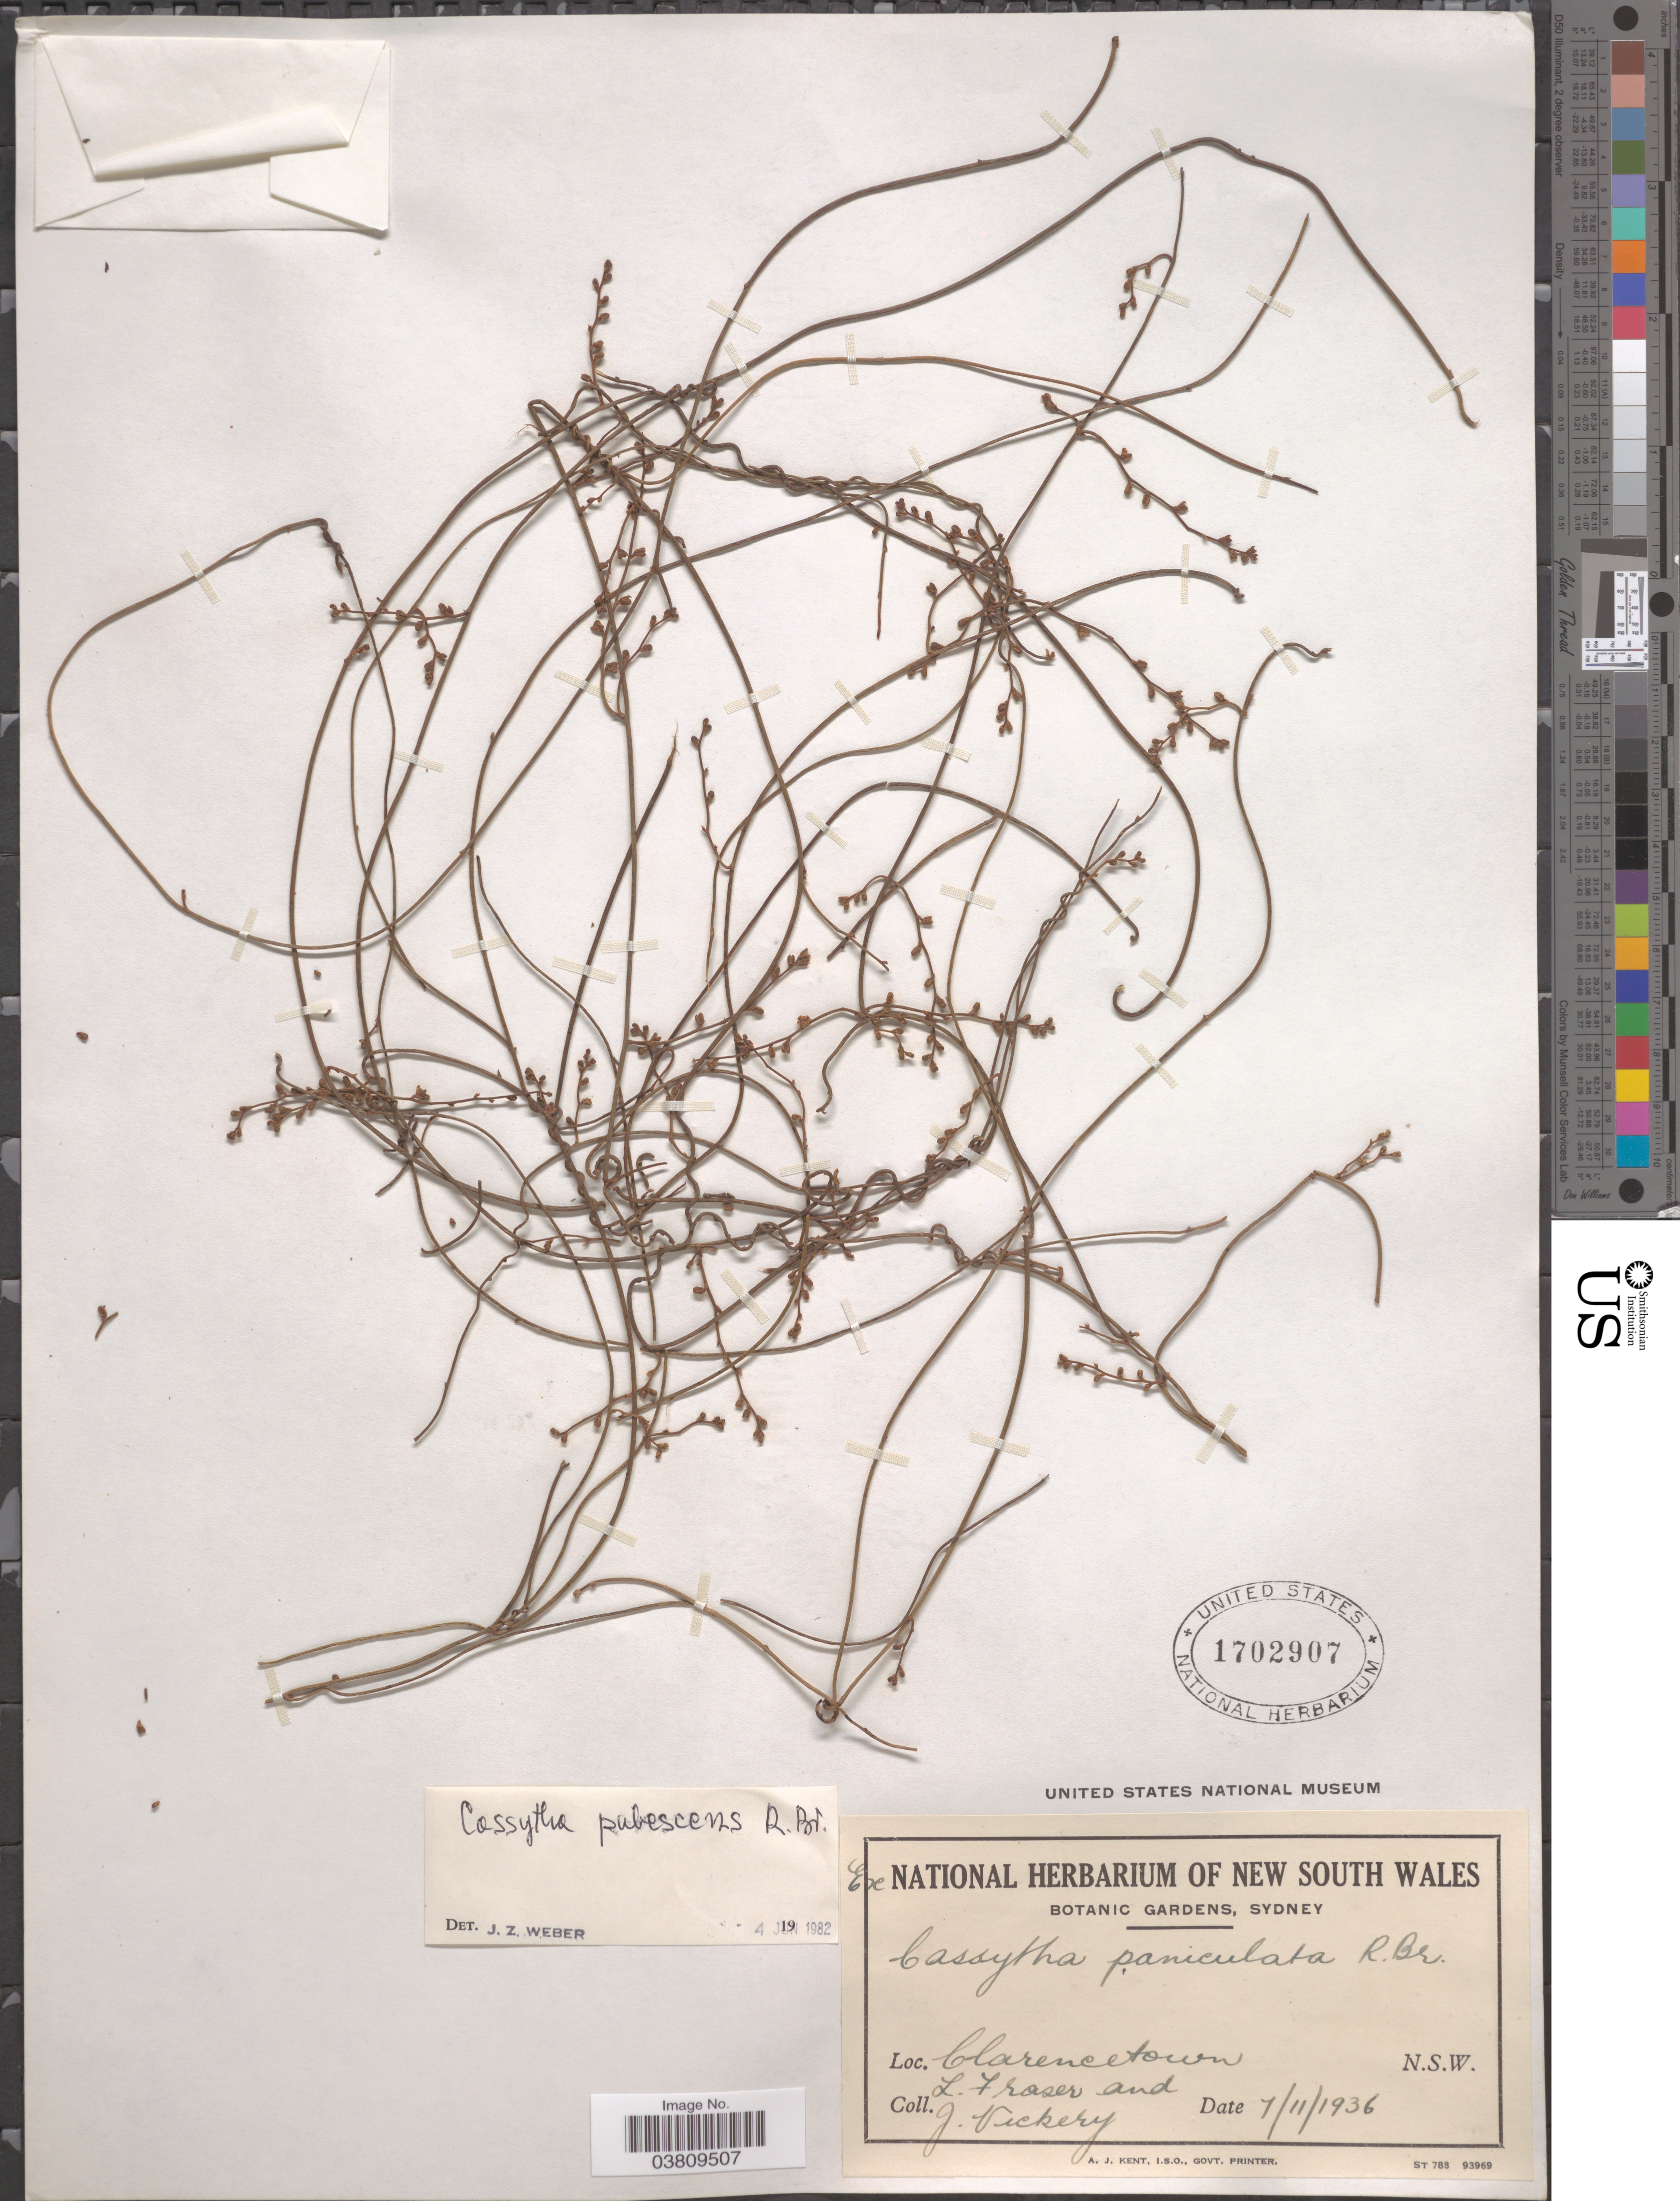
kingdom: Plantae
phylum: Tracheophyta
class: Magnoliopsida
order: Laurales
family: Lauraceae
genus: Cassytha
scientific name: Cassytha pubescens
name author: R. Br.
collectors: L. Fraser & J. Vickery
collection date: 1936-11-07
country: Australia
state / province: New South Wales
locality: Clarencetown.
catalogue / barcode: US 1702907